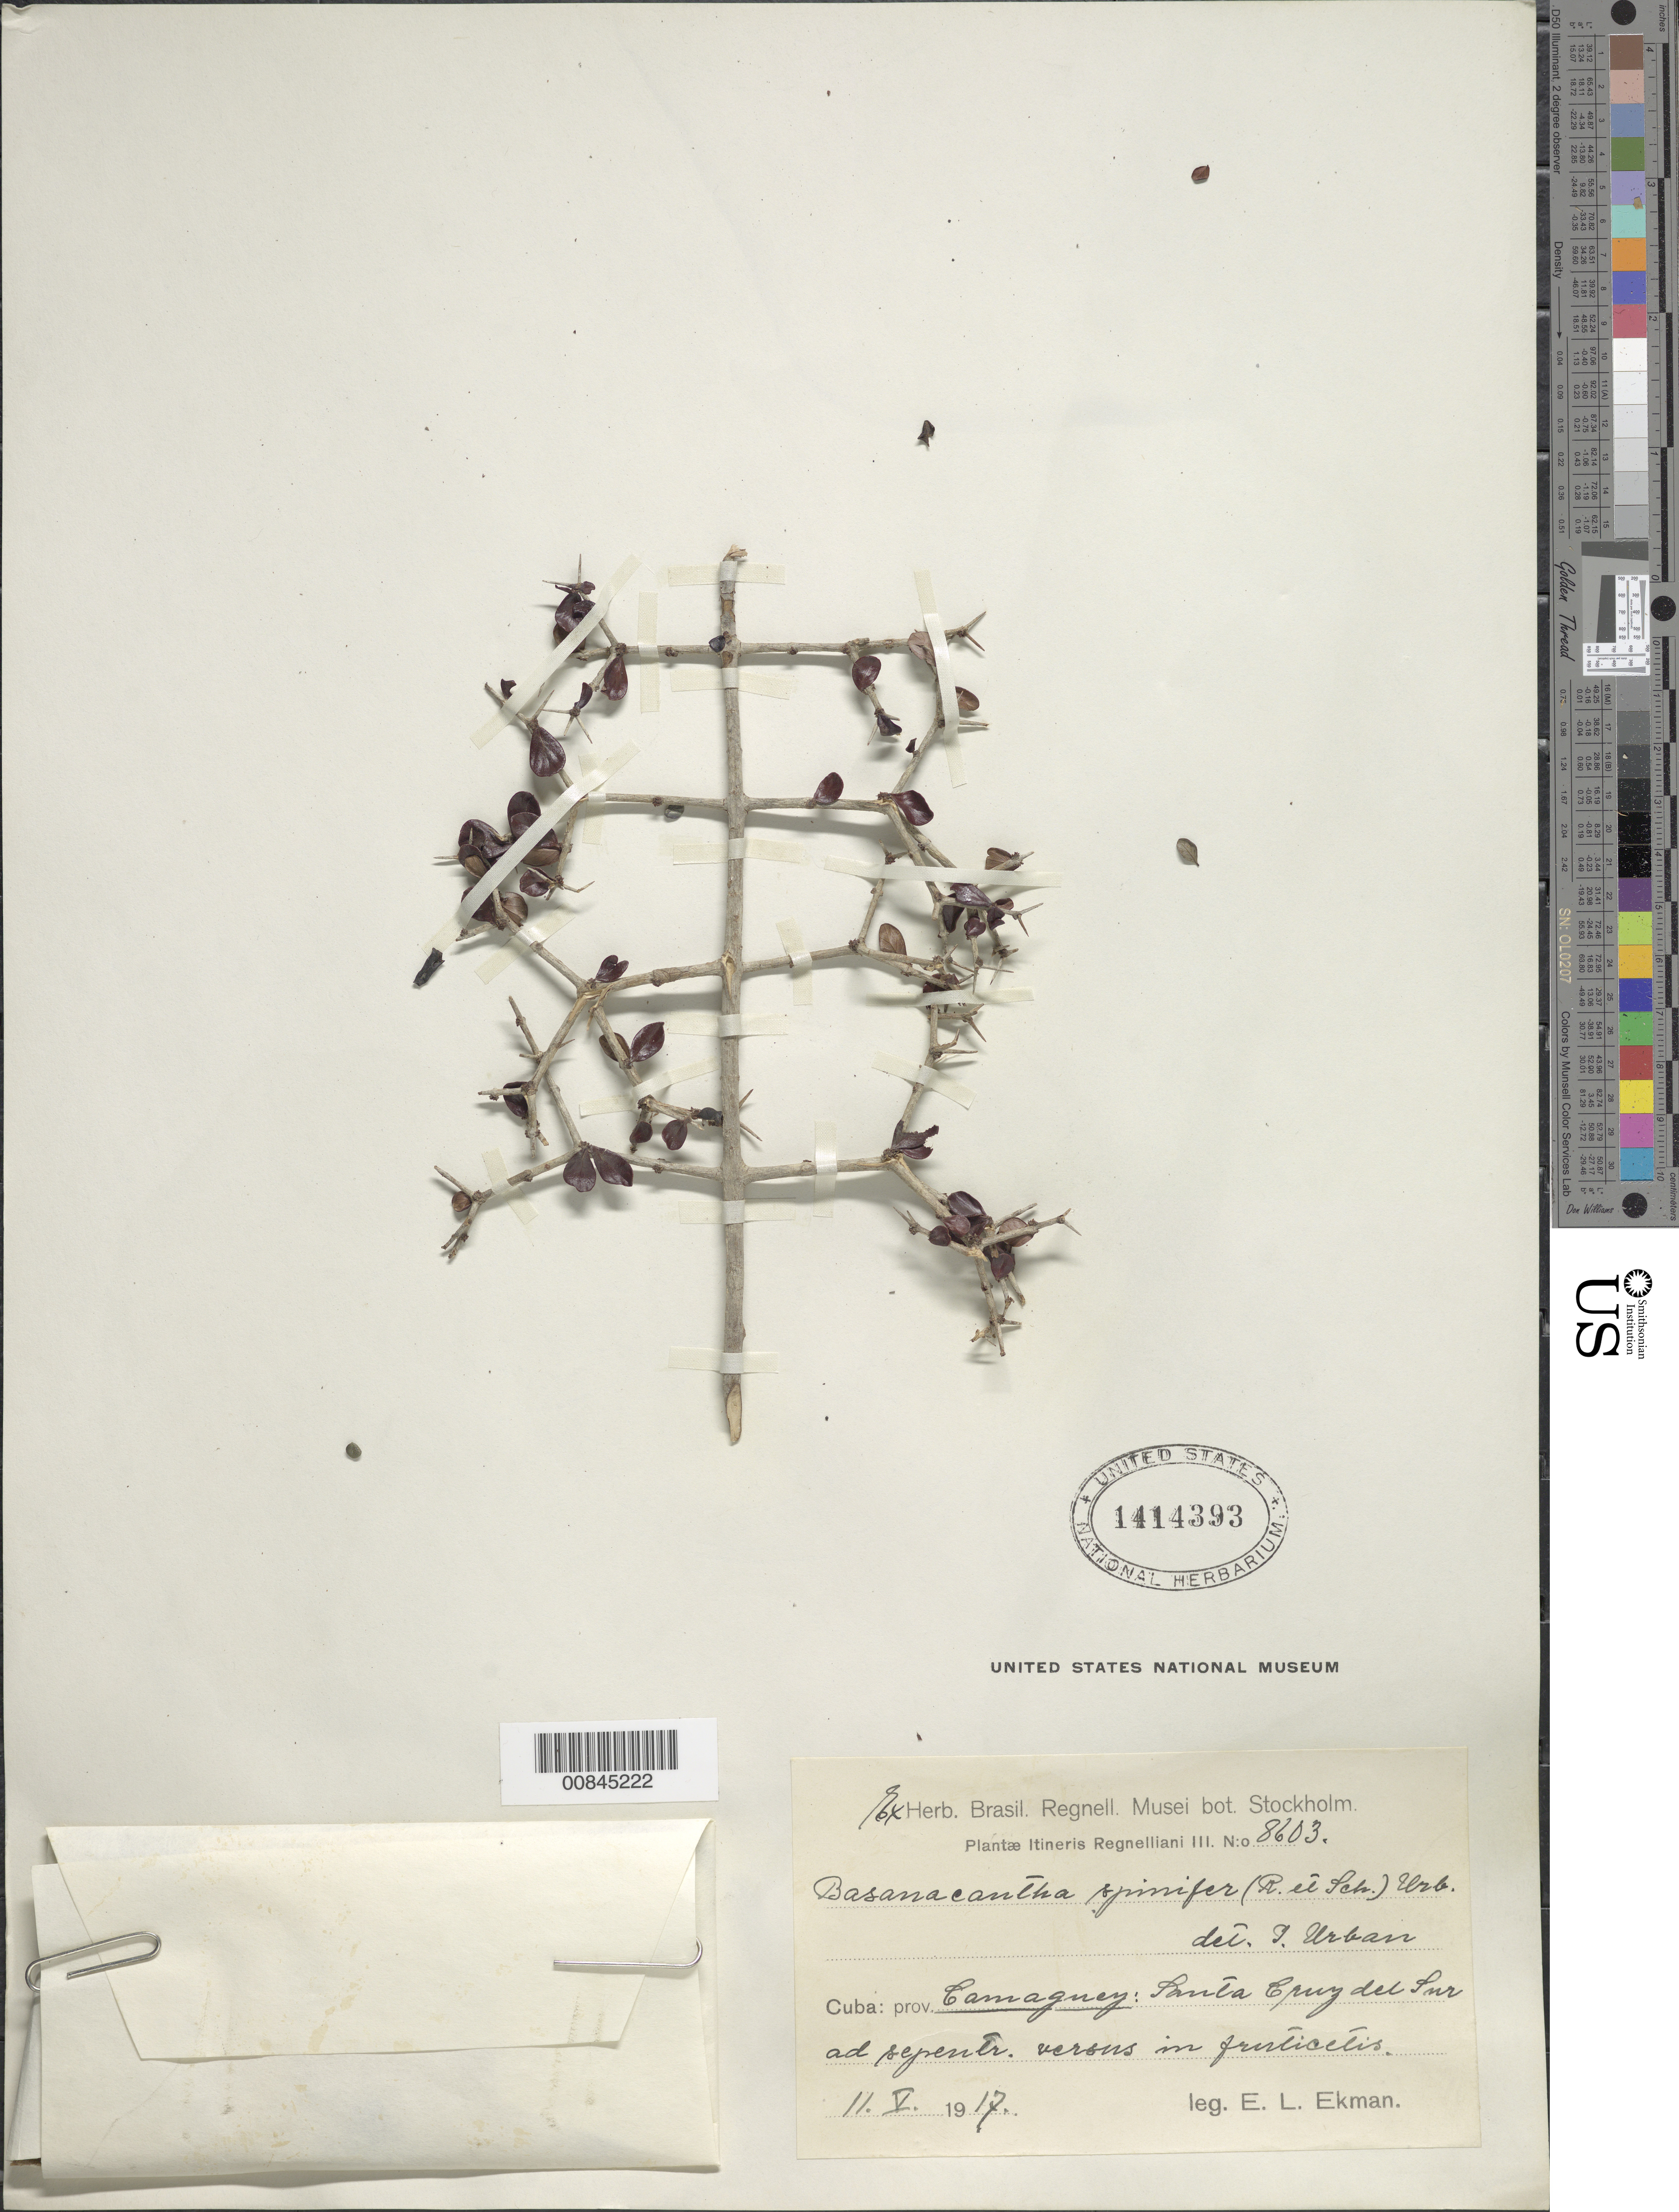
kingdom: Plantae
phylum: Tracheophyta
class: Magnoliopsida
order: Gentianales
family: Rubiaceae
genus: Randia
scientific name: Randia spinifex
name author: (Roem. & Schult.) Standl.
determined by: Urban, Ignatz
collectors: E. L. Ekman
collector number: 8603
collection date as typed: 11 May 1917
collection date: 1917-05-11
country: Cuba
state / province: Camaguey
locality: Santa Cruz del Sur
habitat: Ad sepentr. versus in fruticetis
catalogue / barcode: US 1414393